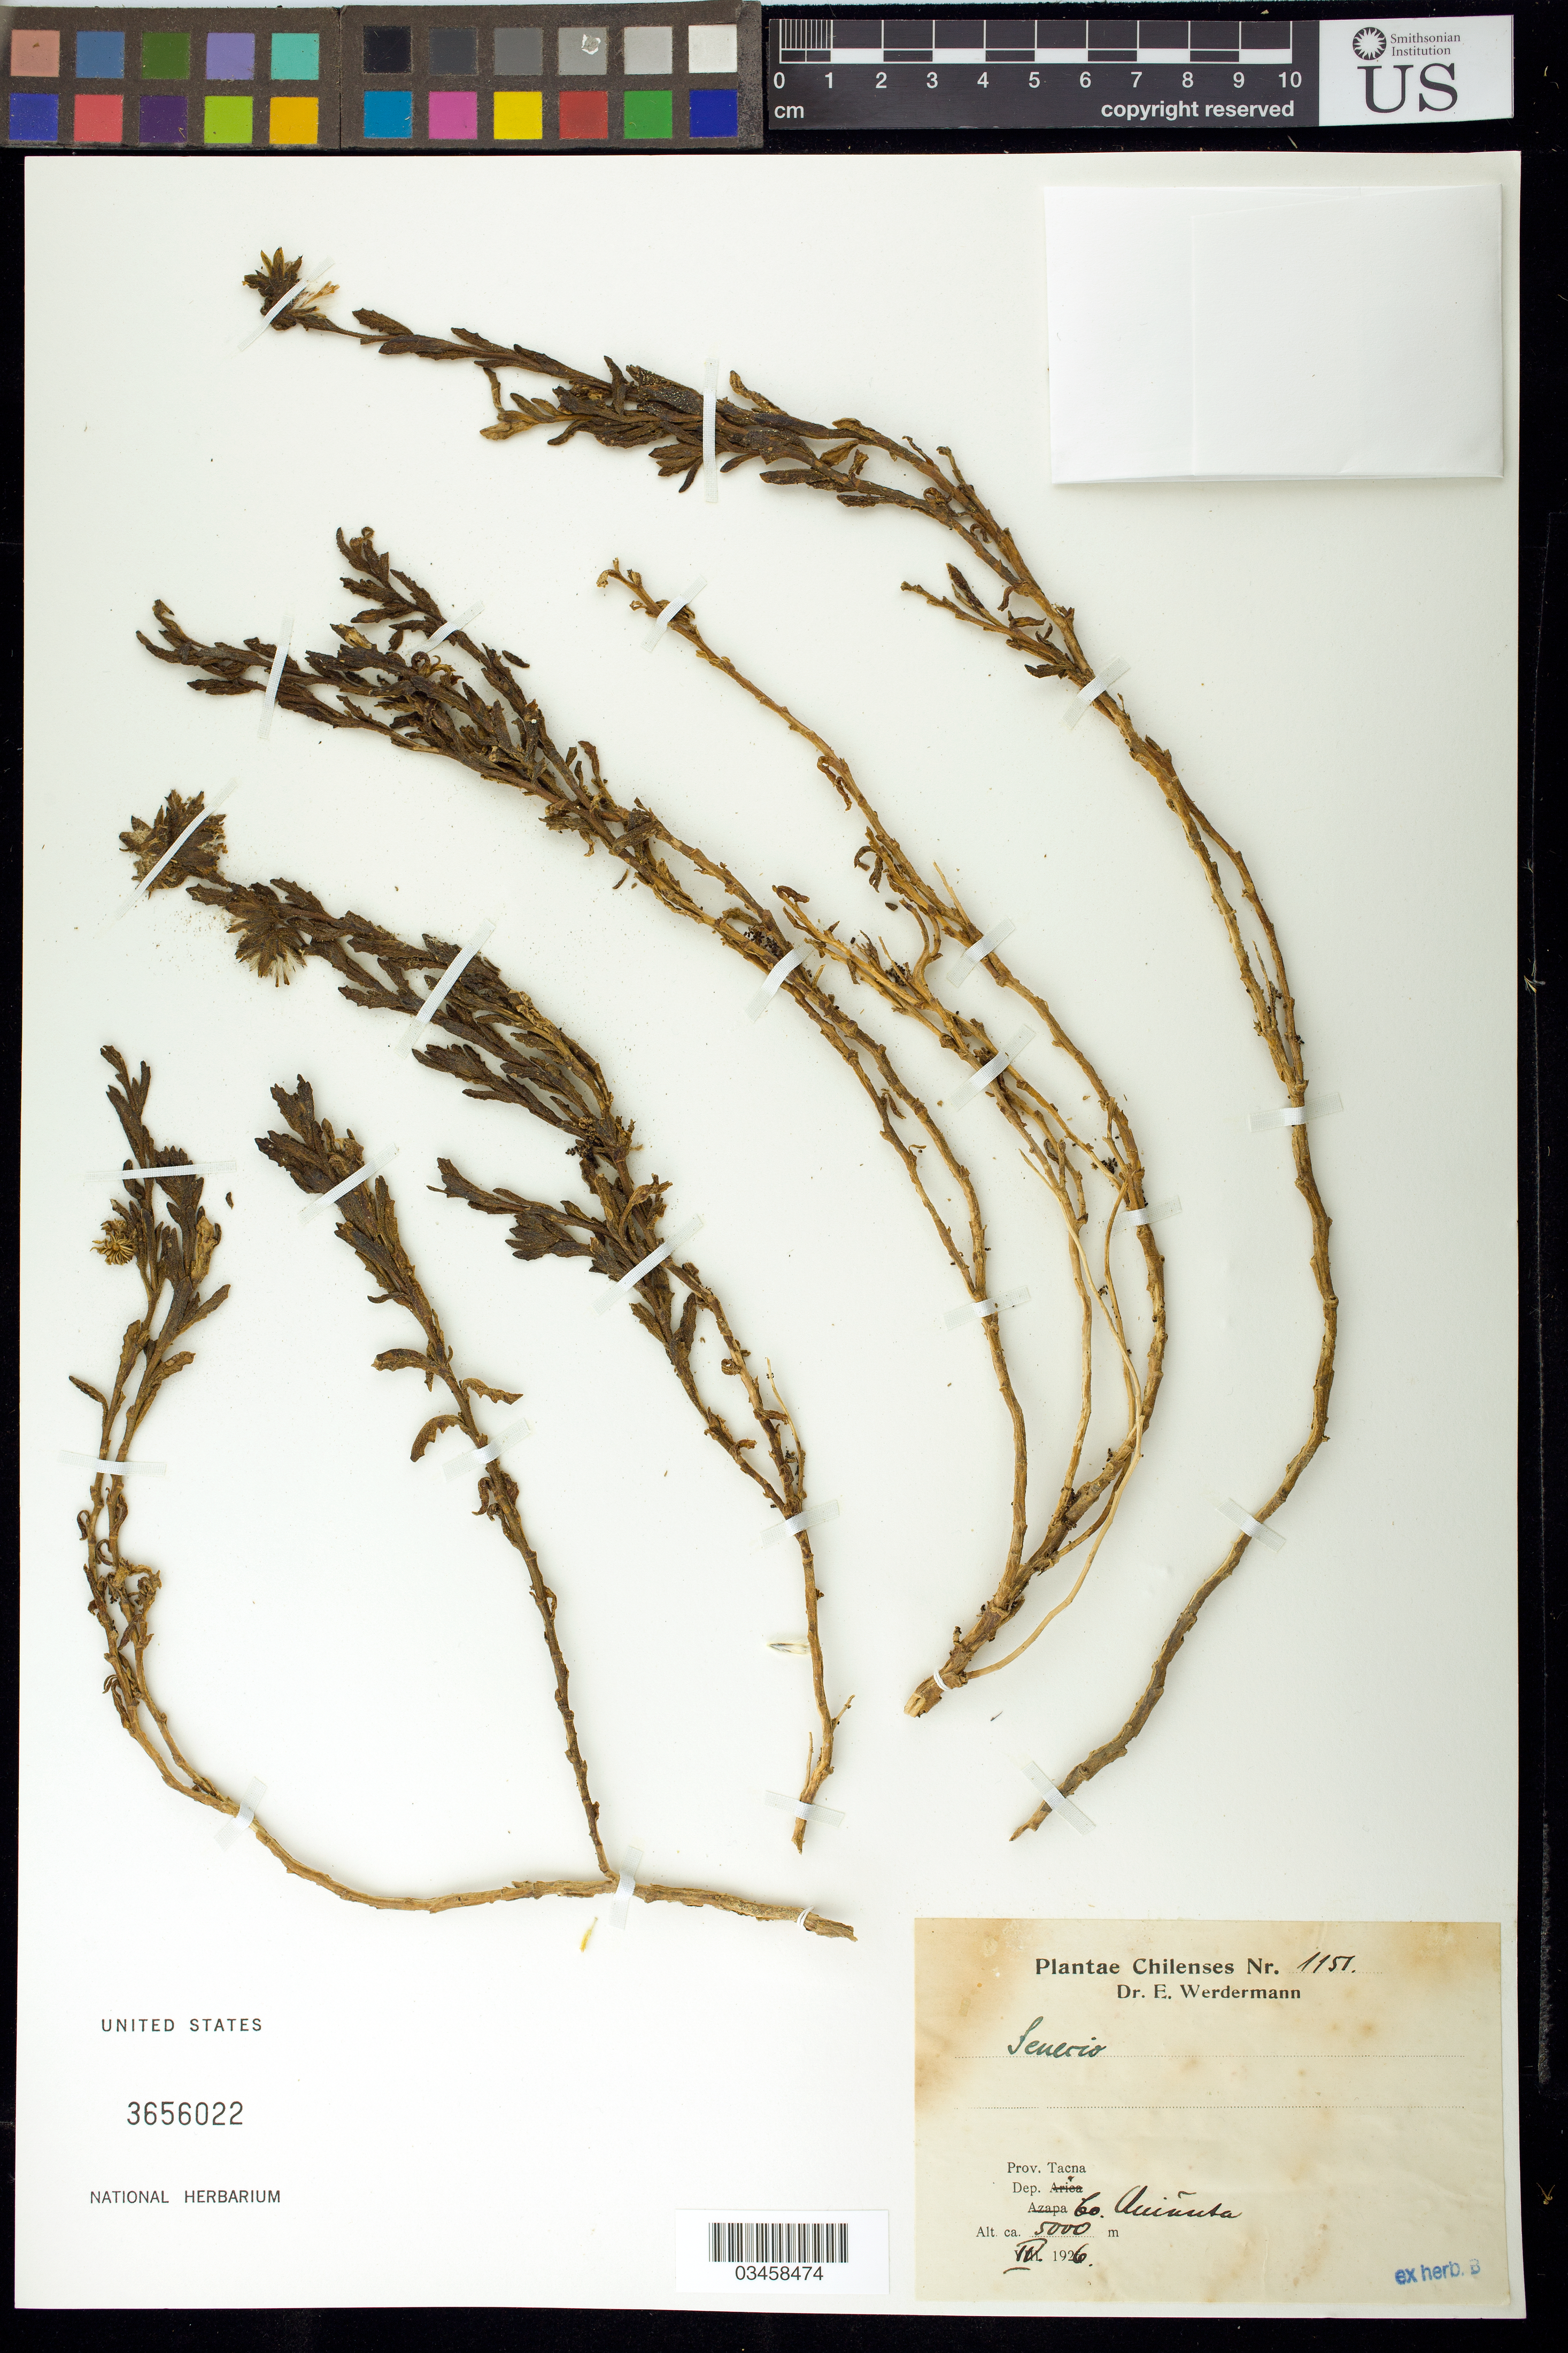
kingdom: Plantae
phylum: Tracheophyta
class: Magnoliopsida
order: Asterales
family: Asteraceae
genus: Senecio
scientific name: Senecio sp.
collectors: E. Werdermann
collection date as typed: Apr 1926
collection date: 1926-04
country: Peru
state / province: Tacna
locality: Cordillera Volcan Tacoram, Co. Quimuta.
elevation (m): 5000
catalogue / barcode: US 3656022